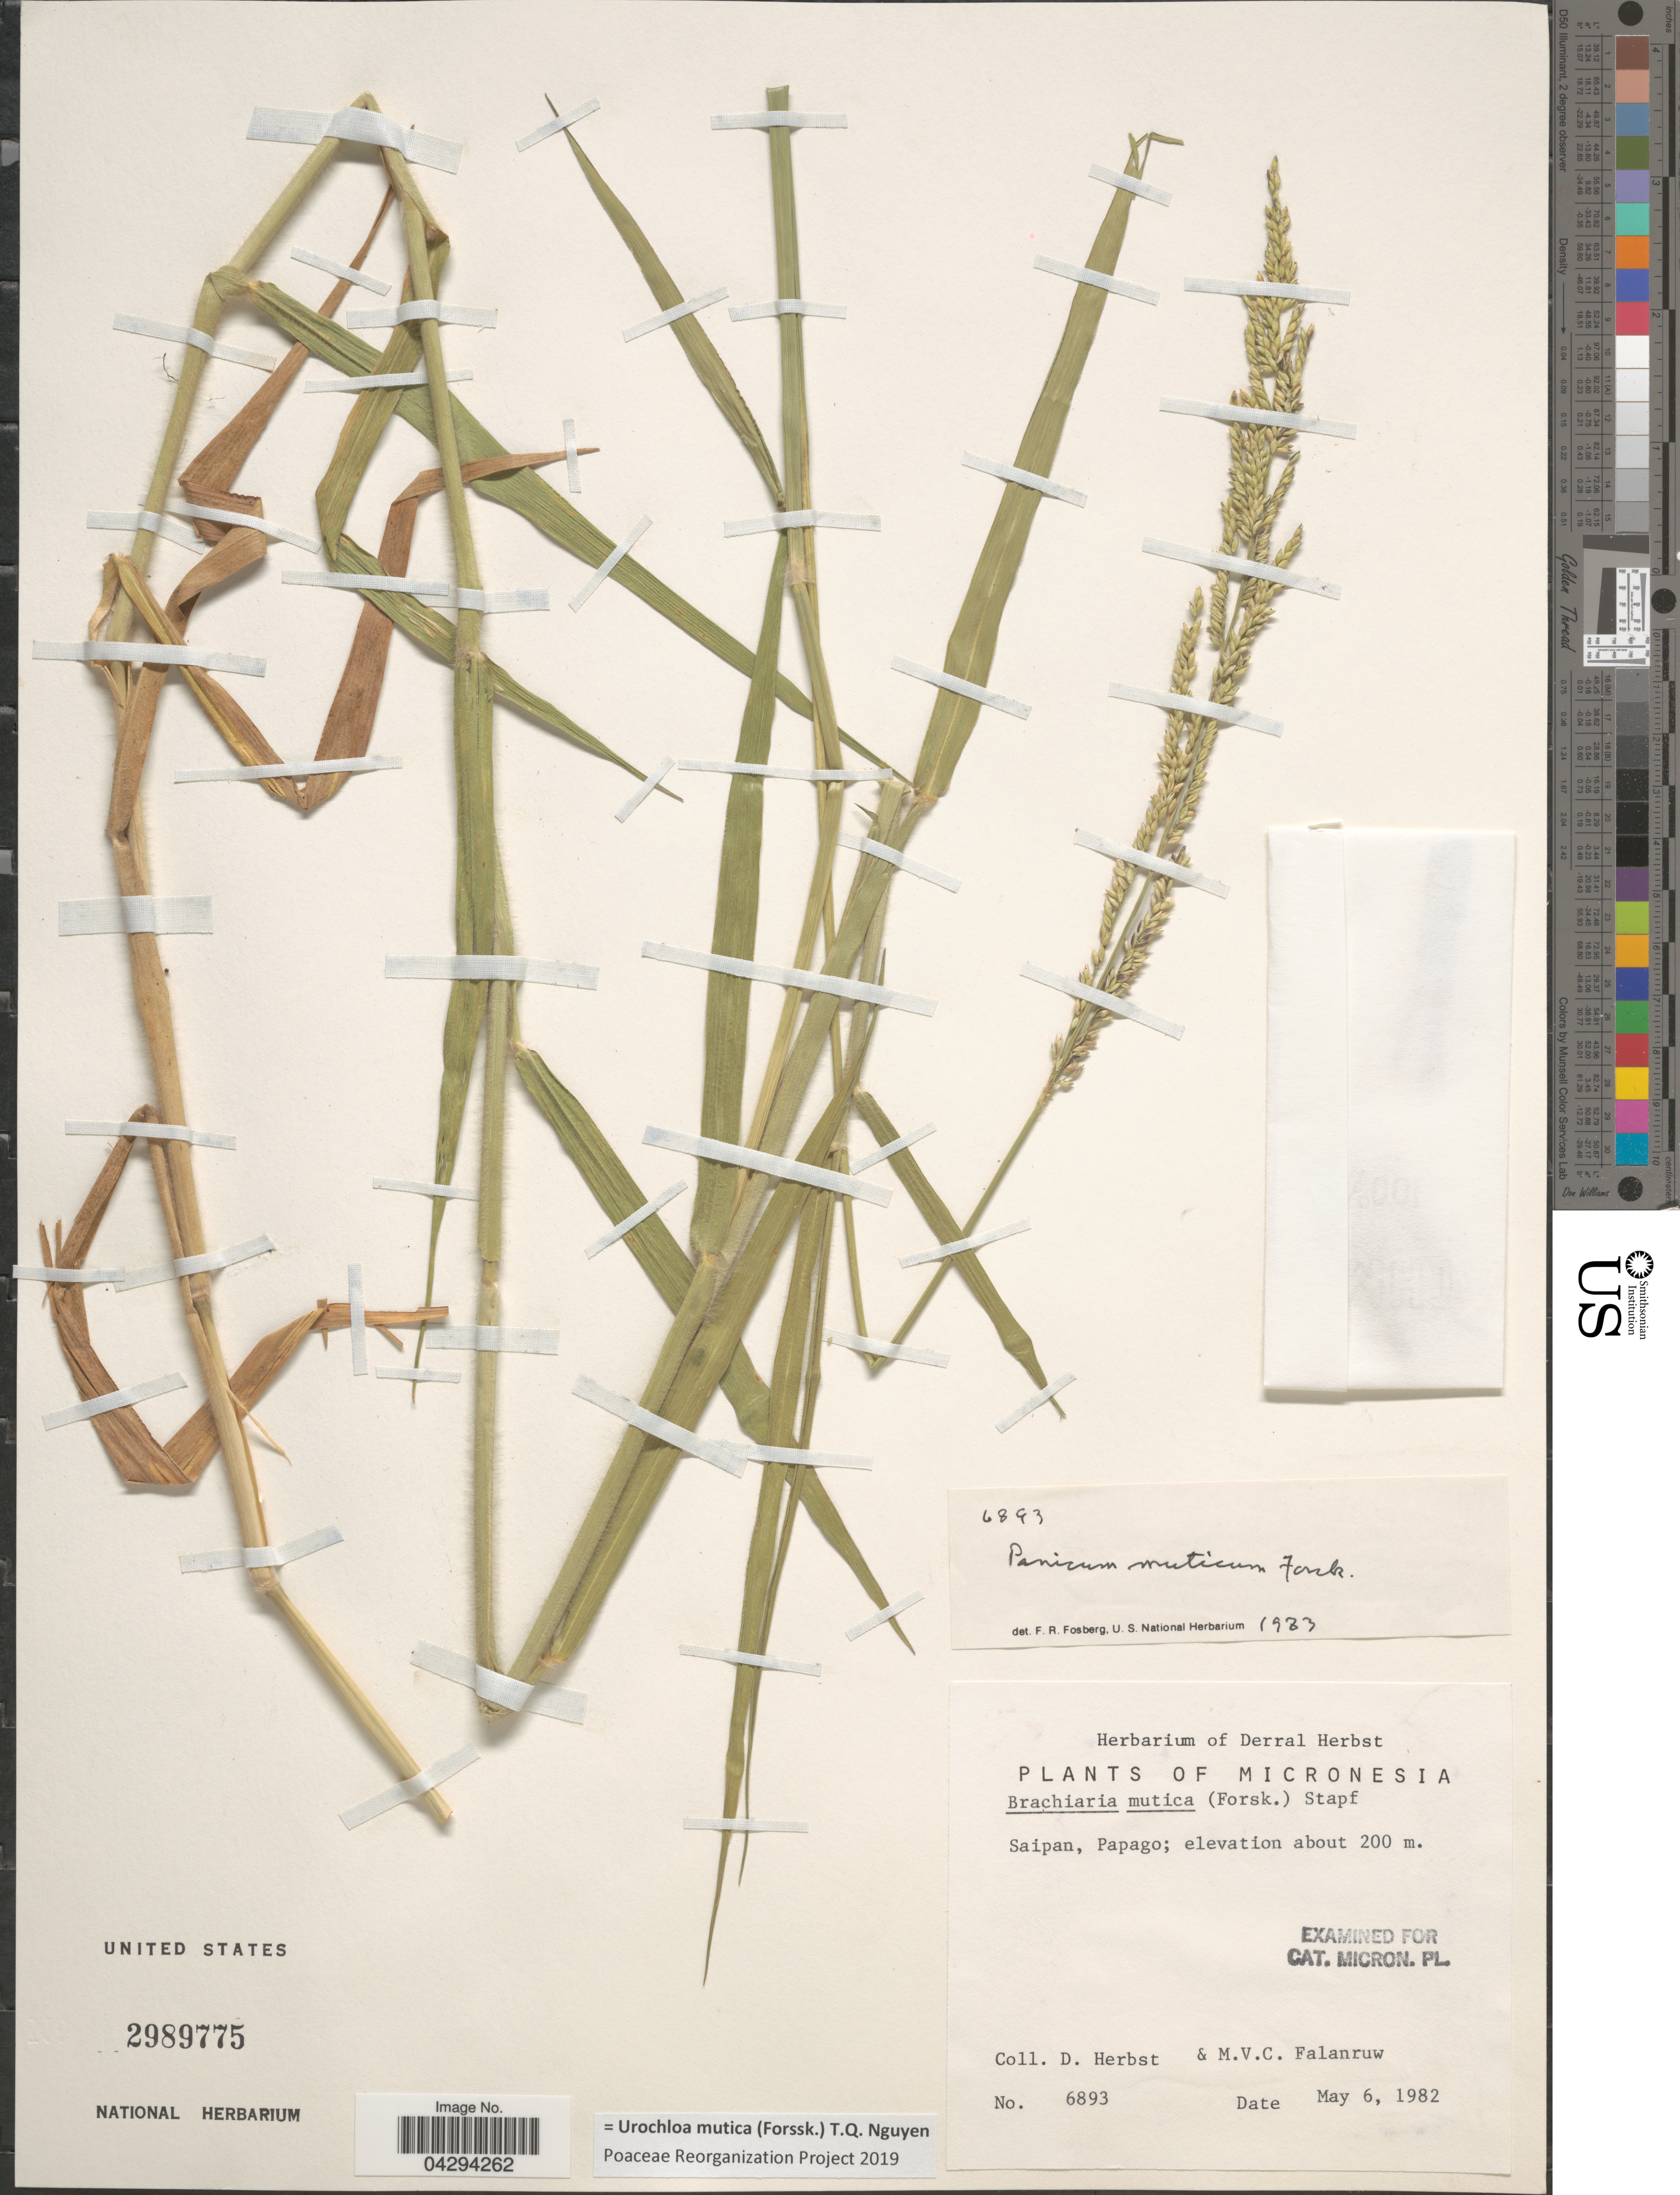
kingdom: Plantae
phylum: Tracheophyta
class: Liliopsida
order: Poales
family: Poaceae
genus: Urochloa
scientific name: Urochloa mutica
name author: (Forssk.) T.Q. Nguyen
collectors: D. Herbst & M. V. Falanruw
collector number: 6893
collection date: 1982-05-06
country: Micronesia, Federated States of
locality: Micronesia. Saipan, Papago.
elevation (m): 200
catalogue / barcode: US 2989775